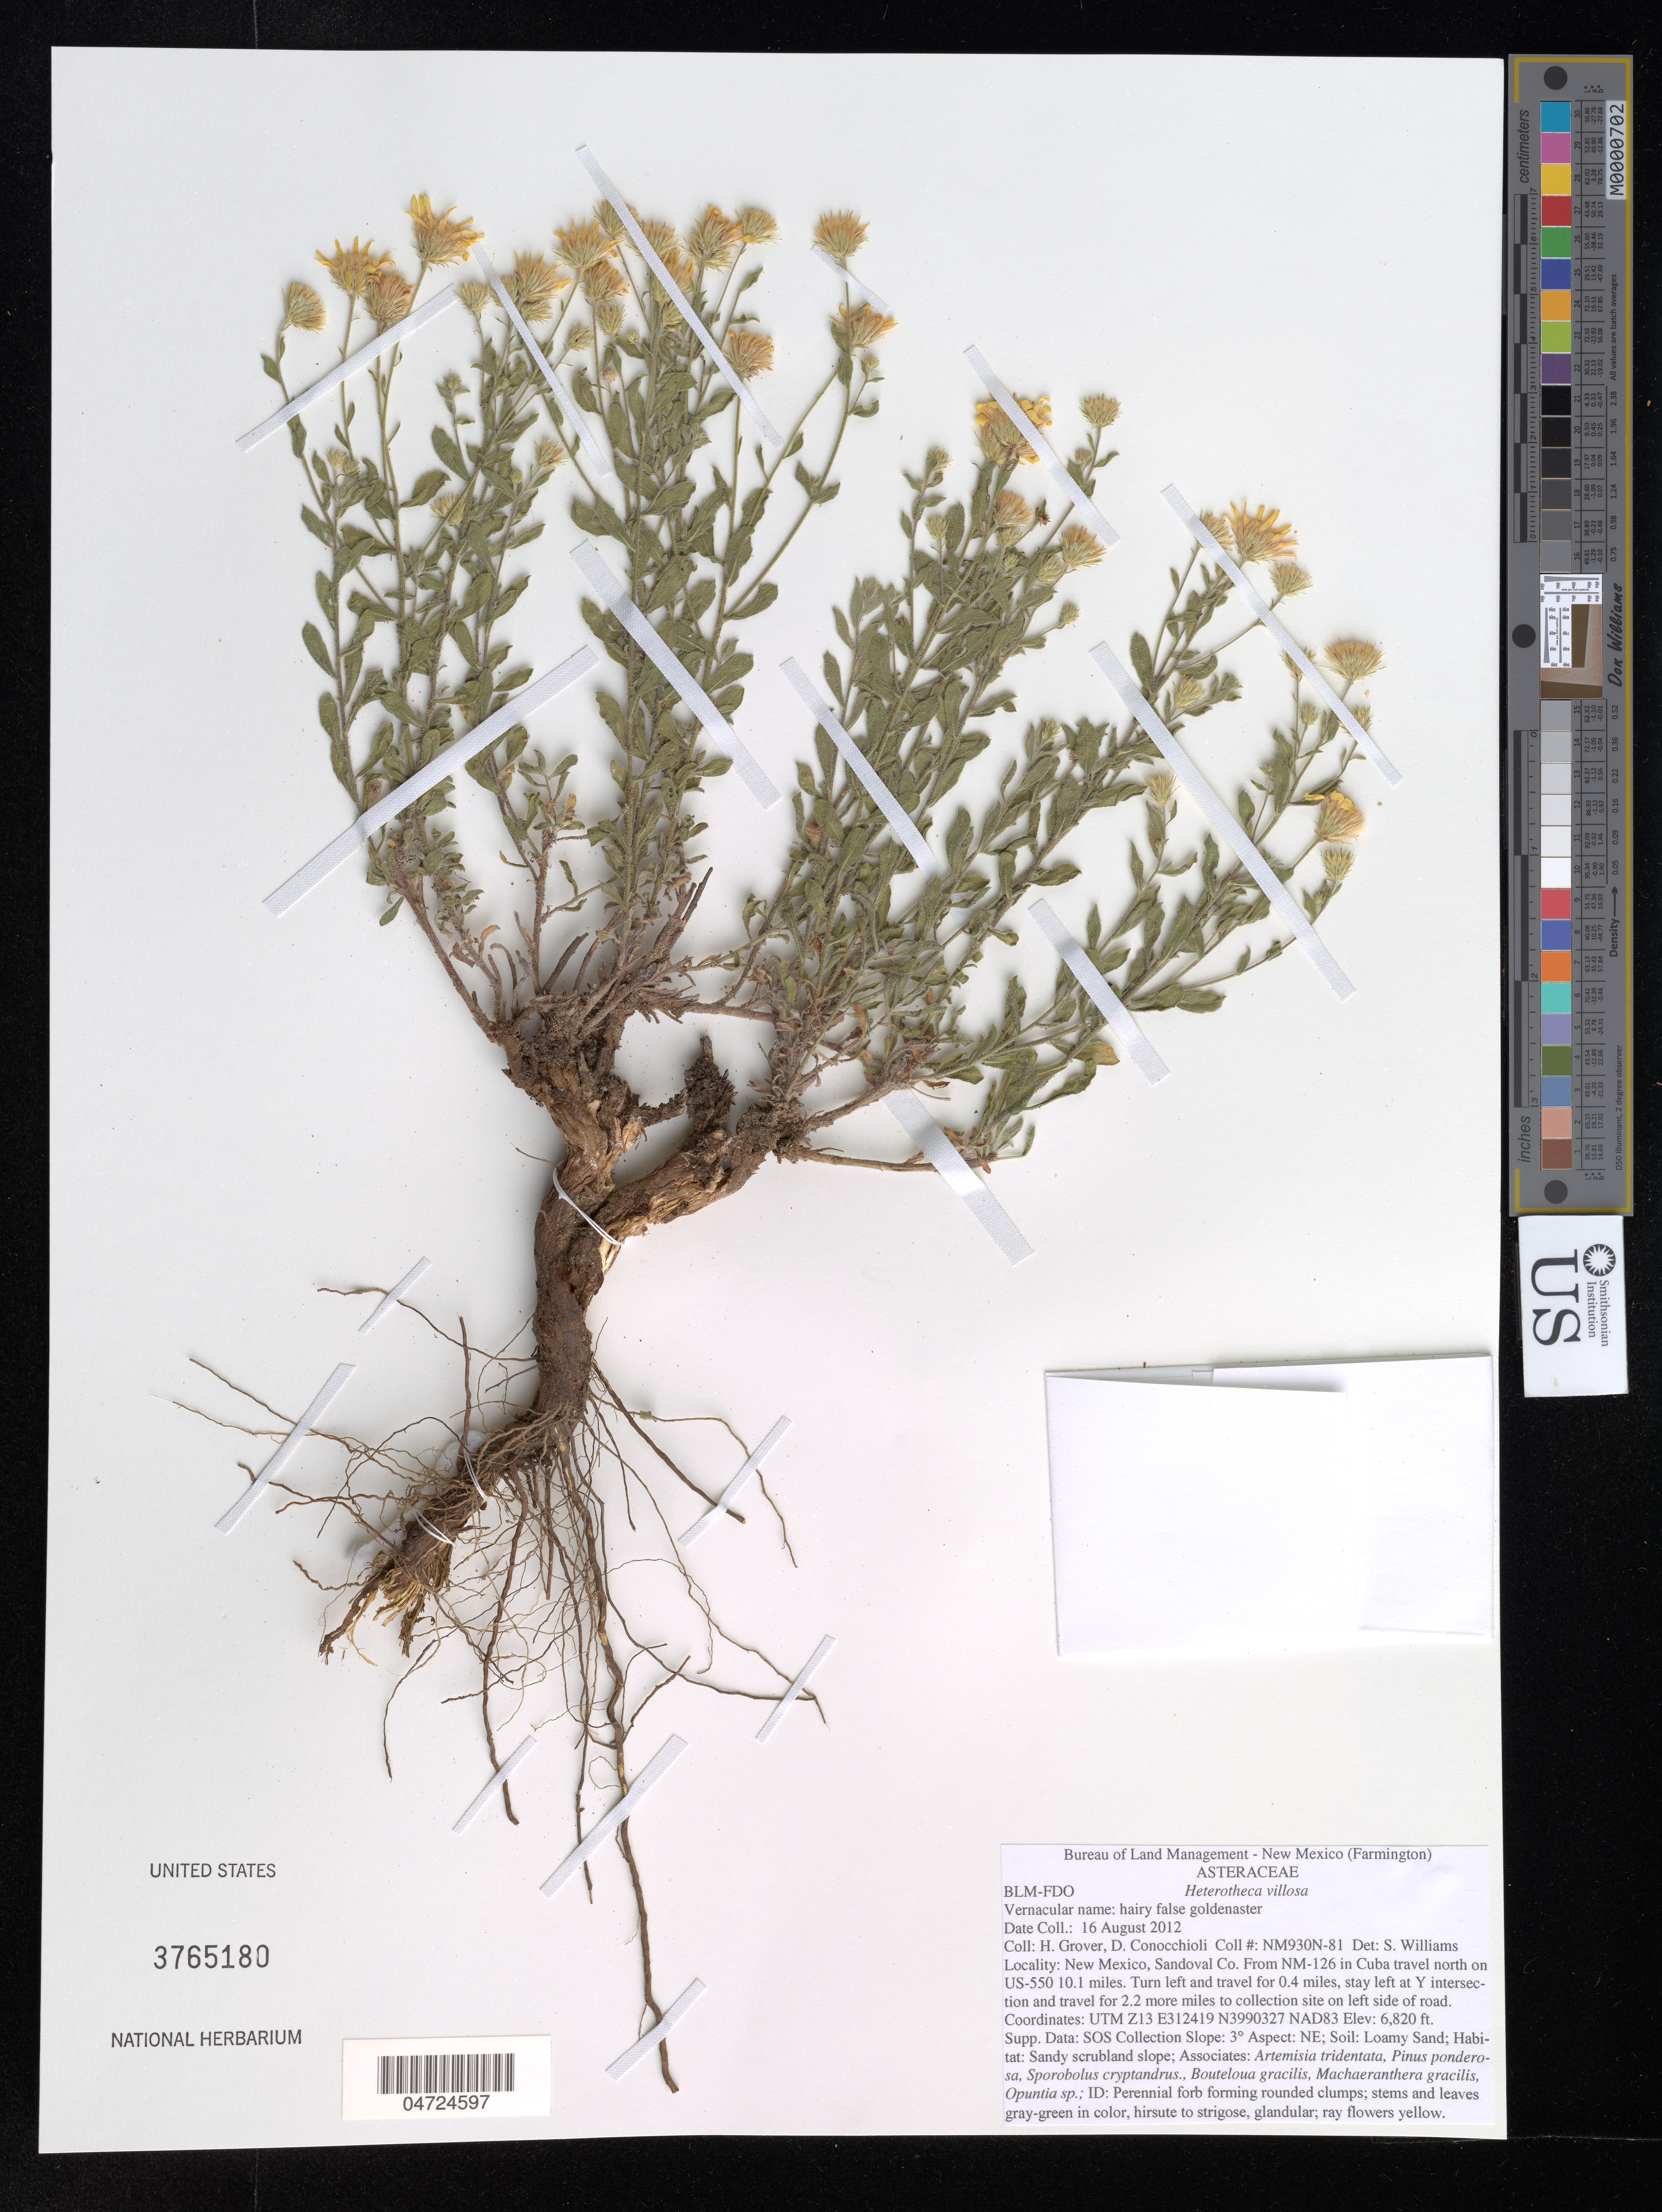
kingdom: Plantae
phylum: Tracheophyta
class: Magnoliopsida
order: Asterales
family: Asteraceae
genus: Heterotheca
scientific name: Heterotheca villosa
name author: (Pursh) Shinners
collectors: H. Grover & D. Conocchioli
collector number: NM930N-81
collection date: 2012-08-16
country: United States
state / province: New Mexico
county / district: Sandoval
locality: Sandoval Co. From NM-126 in Cuba travel north on US-550 10.1 miles. Turn left and travel for 0.4 miles, stay left at Y intersection and travel for 2.2 more miles to collection site on left side of road. UTM Z13 NAD83.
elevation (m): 2079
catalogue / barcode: US 3765180